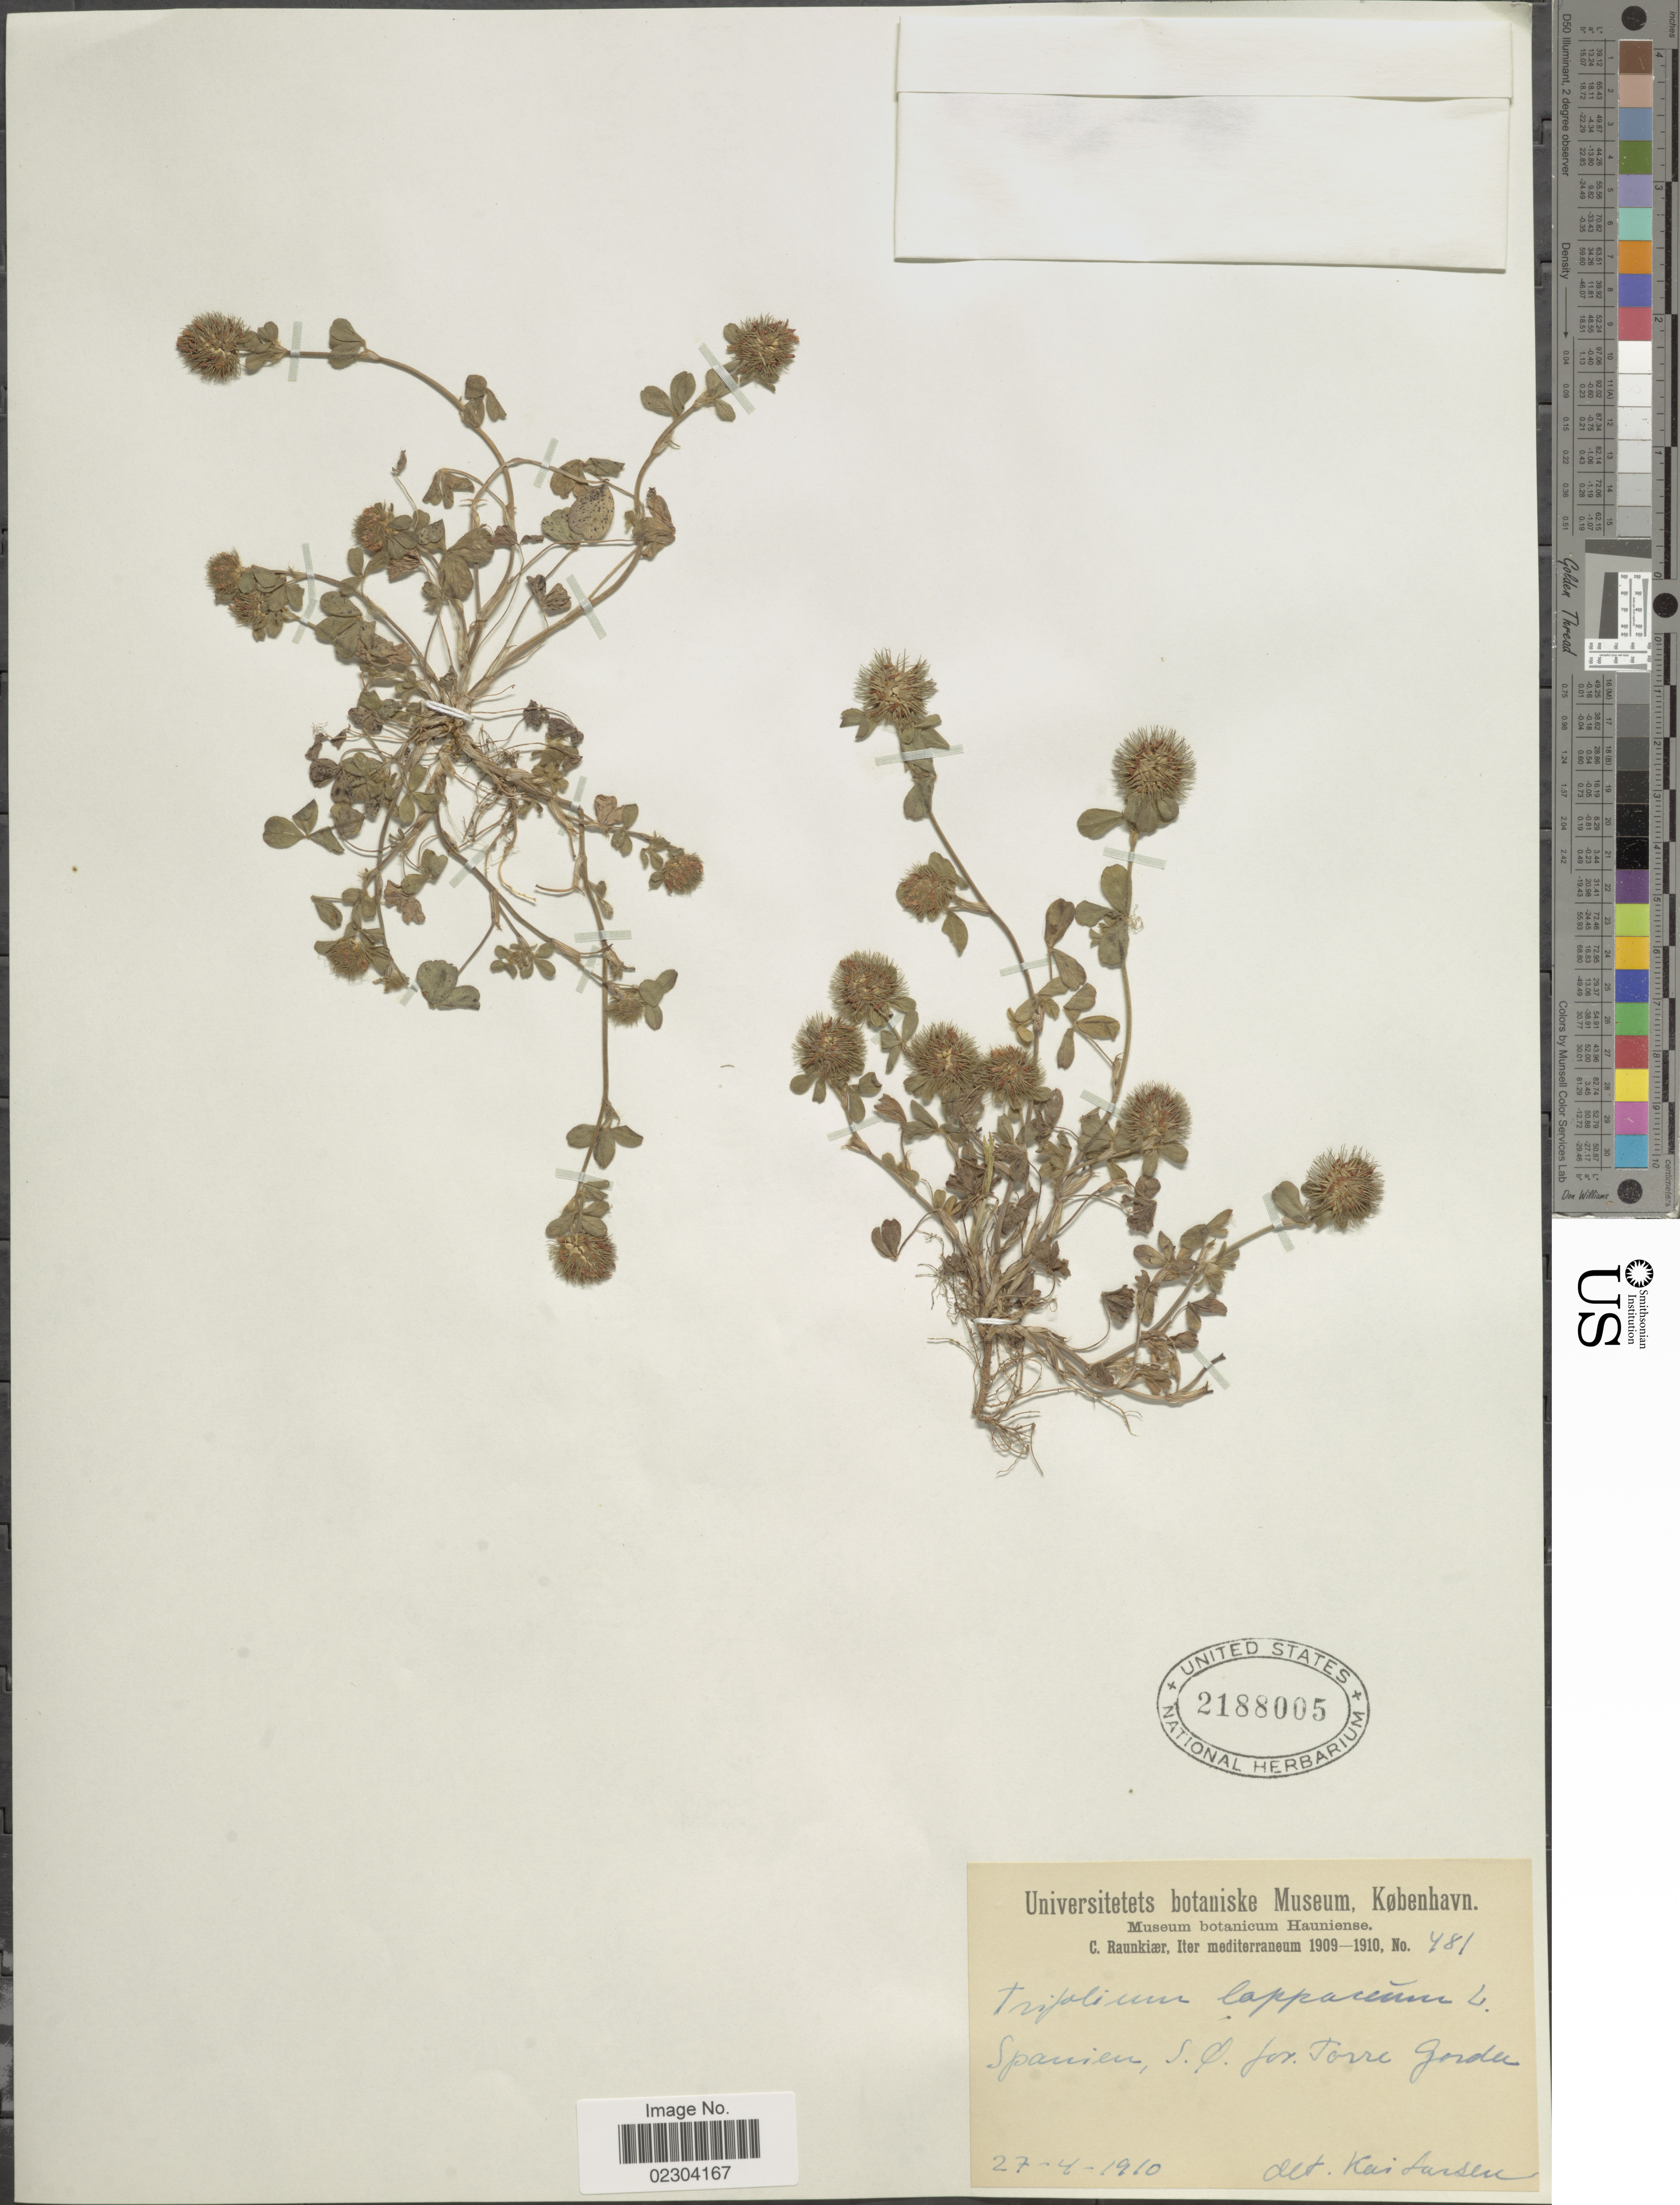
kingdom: Plantae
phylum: Tracheophyta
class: Magnoliopsida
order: Fabales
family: Fabaceae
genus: Trifolium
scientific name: Trifolium lappaceum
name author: L.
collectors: C. Raunkiær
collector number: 481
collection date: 1910-04-27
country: Spain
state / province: Andalucia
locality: Torre Gorda (Torregorda)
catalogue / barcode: US 2188005